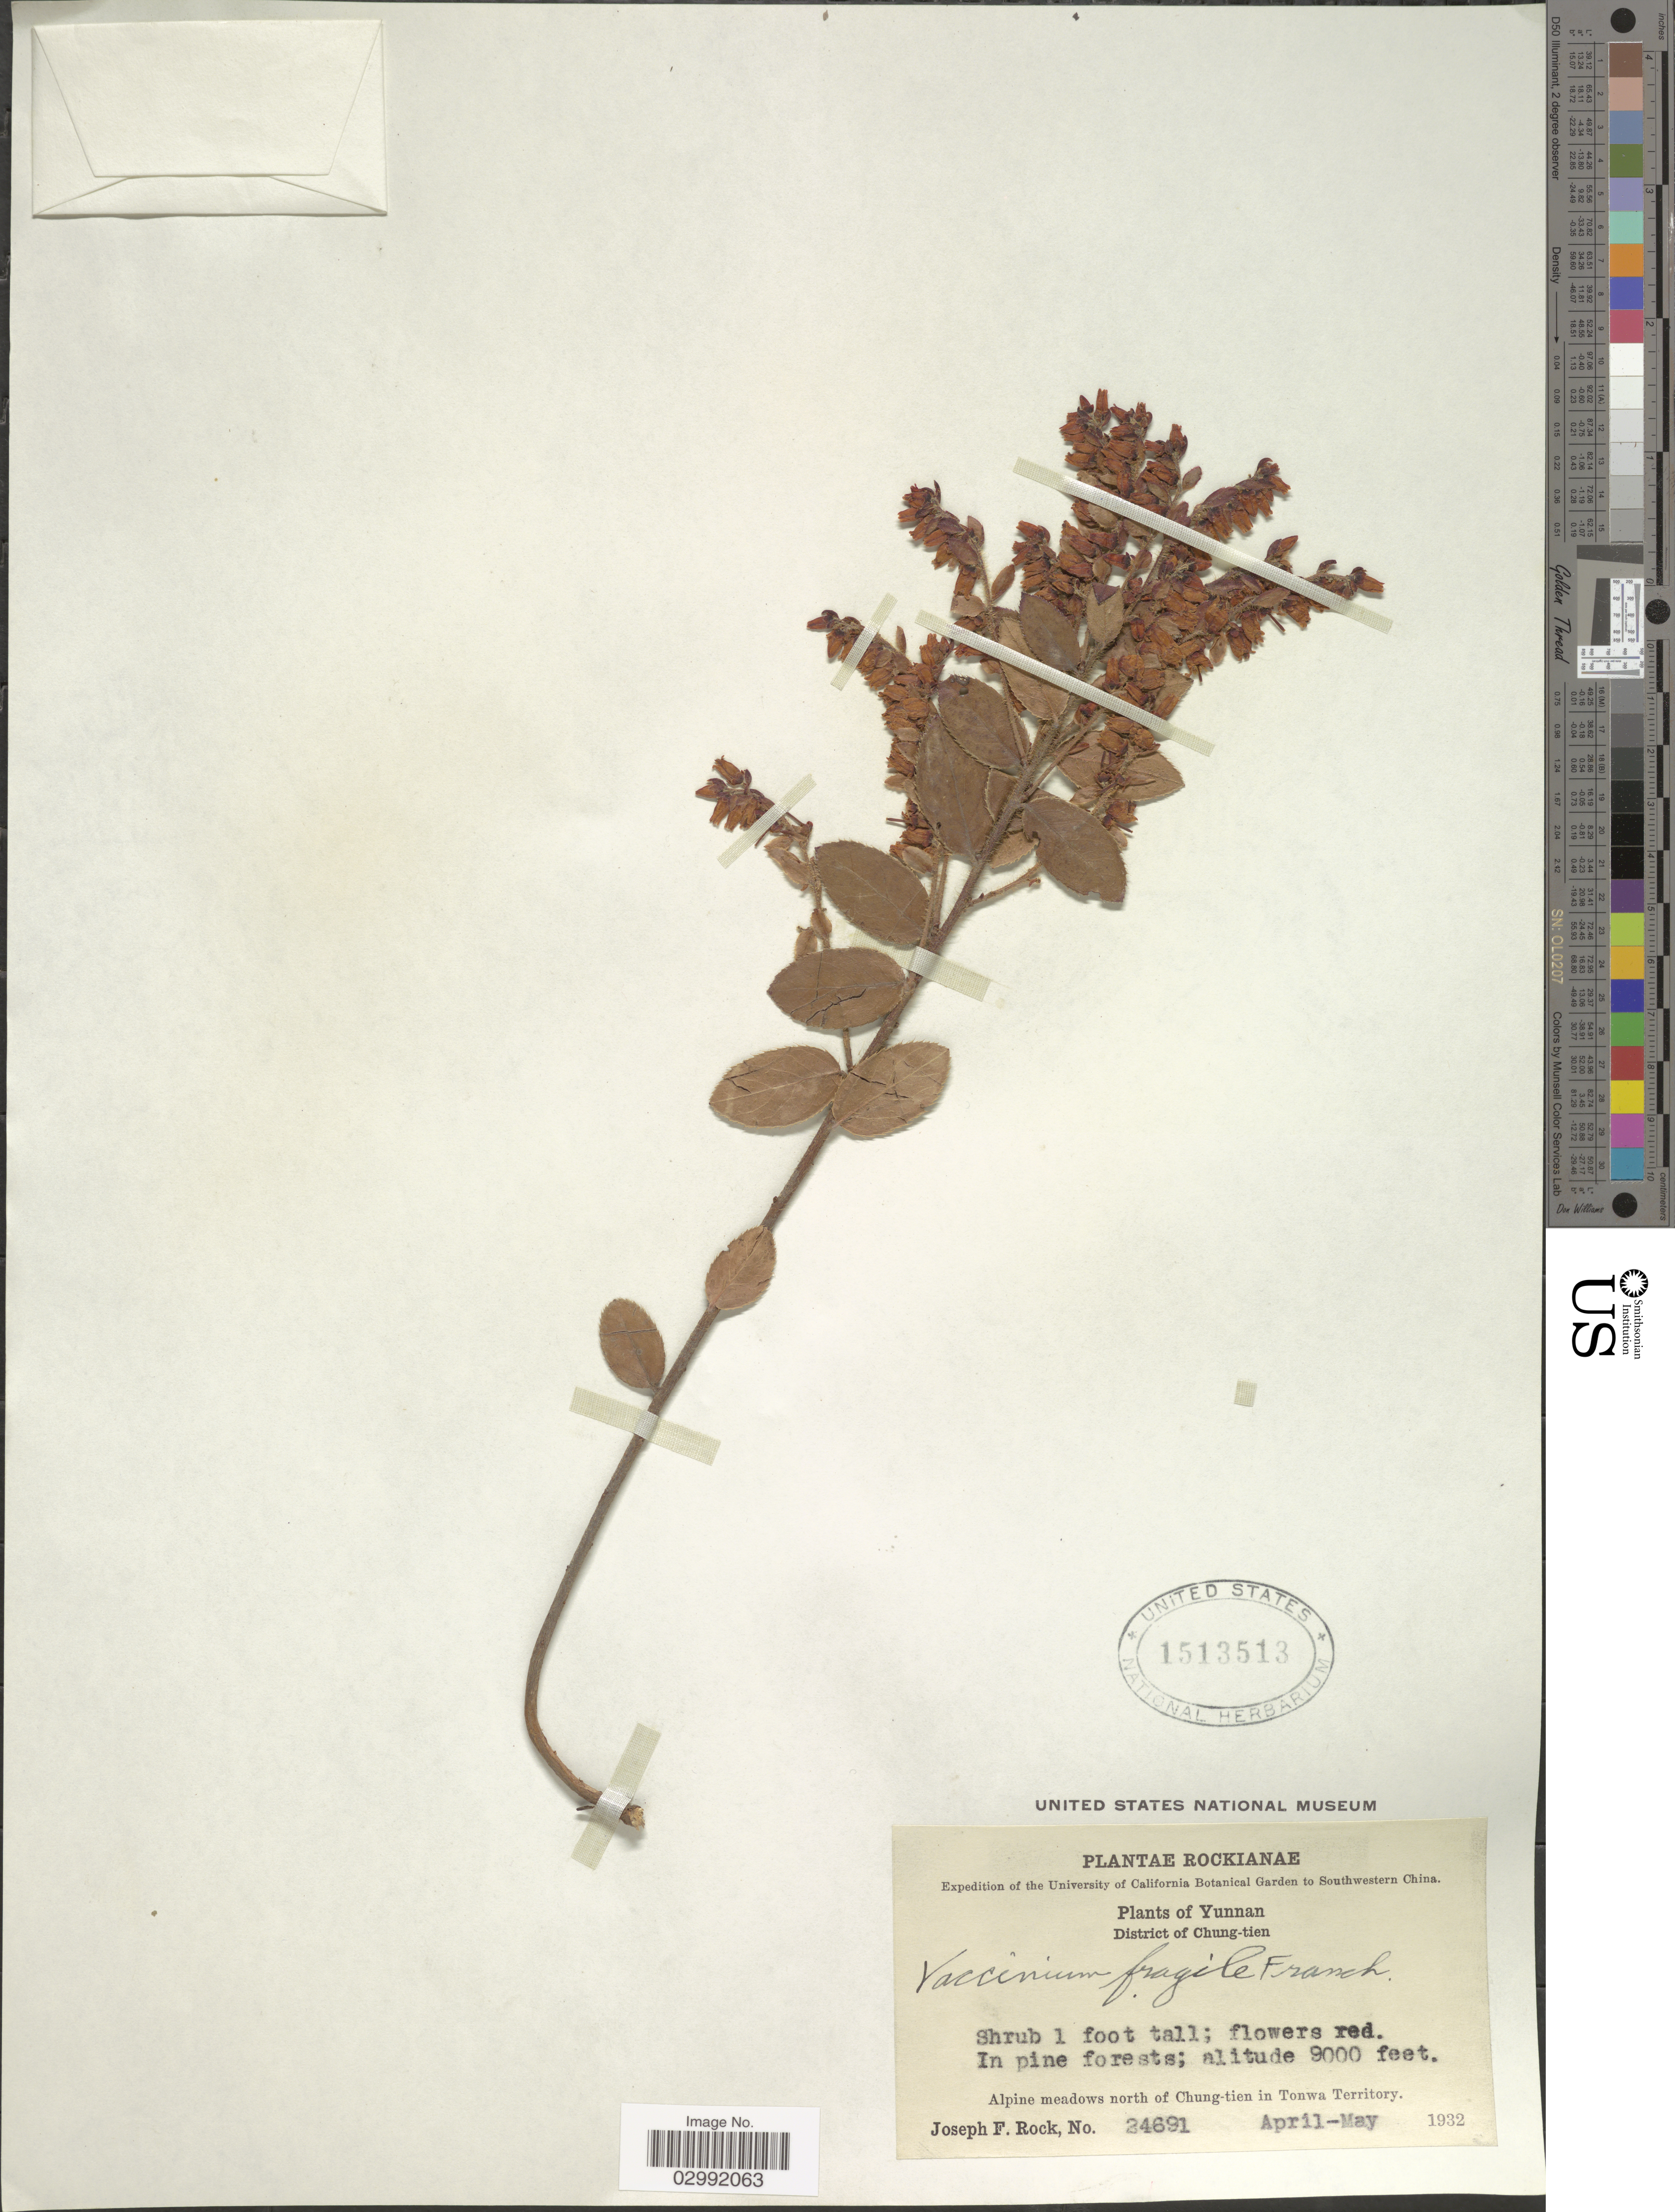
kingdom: Plantae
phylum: Tracheophyta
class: Magnoliopsida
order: Ericales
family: Ericaceae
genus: Vaccinium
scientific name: Vaccinium fragile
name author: Franch.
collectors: J. F. Rock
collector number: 24691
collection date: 1932-04/1932-05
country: China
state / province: Yunnan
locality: District of Chung-tien, Alpine meadows north of Chung-tien in Tonwa Territory. Southwestern China.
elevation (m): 2743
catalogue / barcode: US 1513513